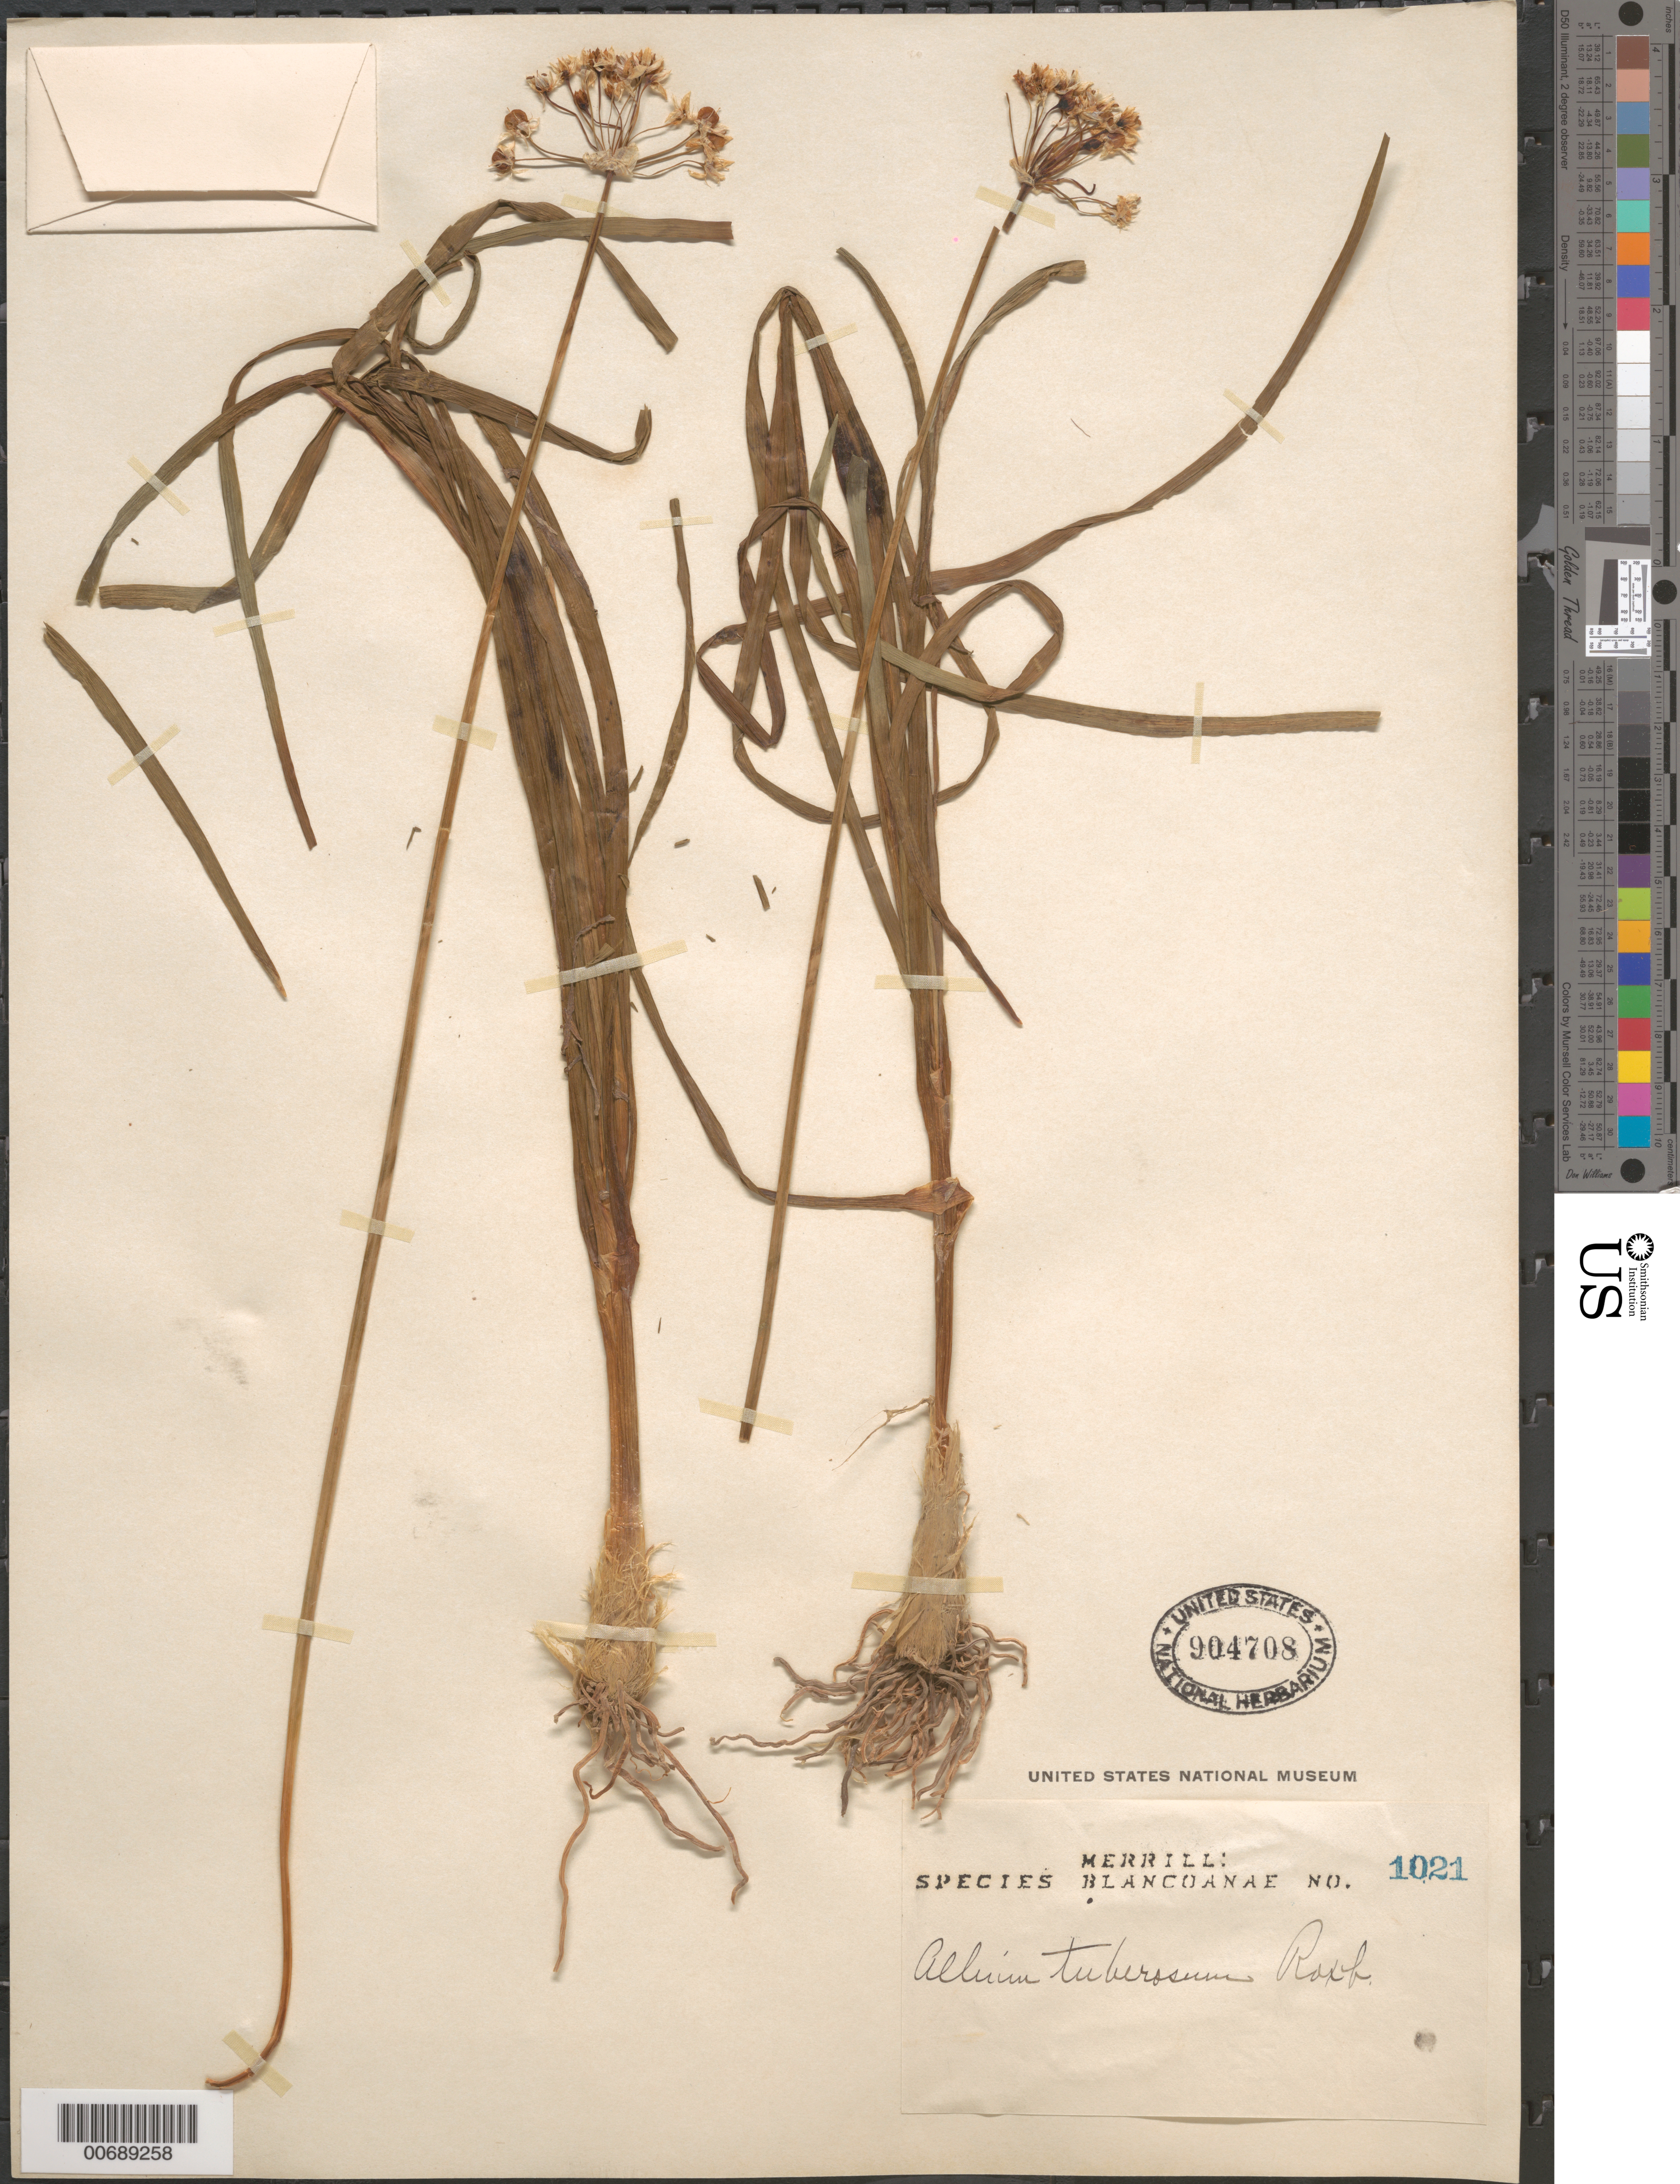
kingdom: Plantae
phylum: Tracheophyta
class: Liliopsida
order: Asparagales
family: Amaryllidaceae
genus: Allium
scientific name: Allium tuberosum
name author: Röttler ex Spreng.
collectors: E. D. Merrill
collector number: Sp. Blancoan. 1021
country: Philippines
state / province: National Capital Region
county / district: Manila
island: Luzon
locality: Manila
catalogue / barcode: US 904708